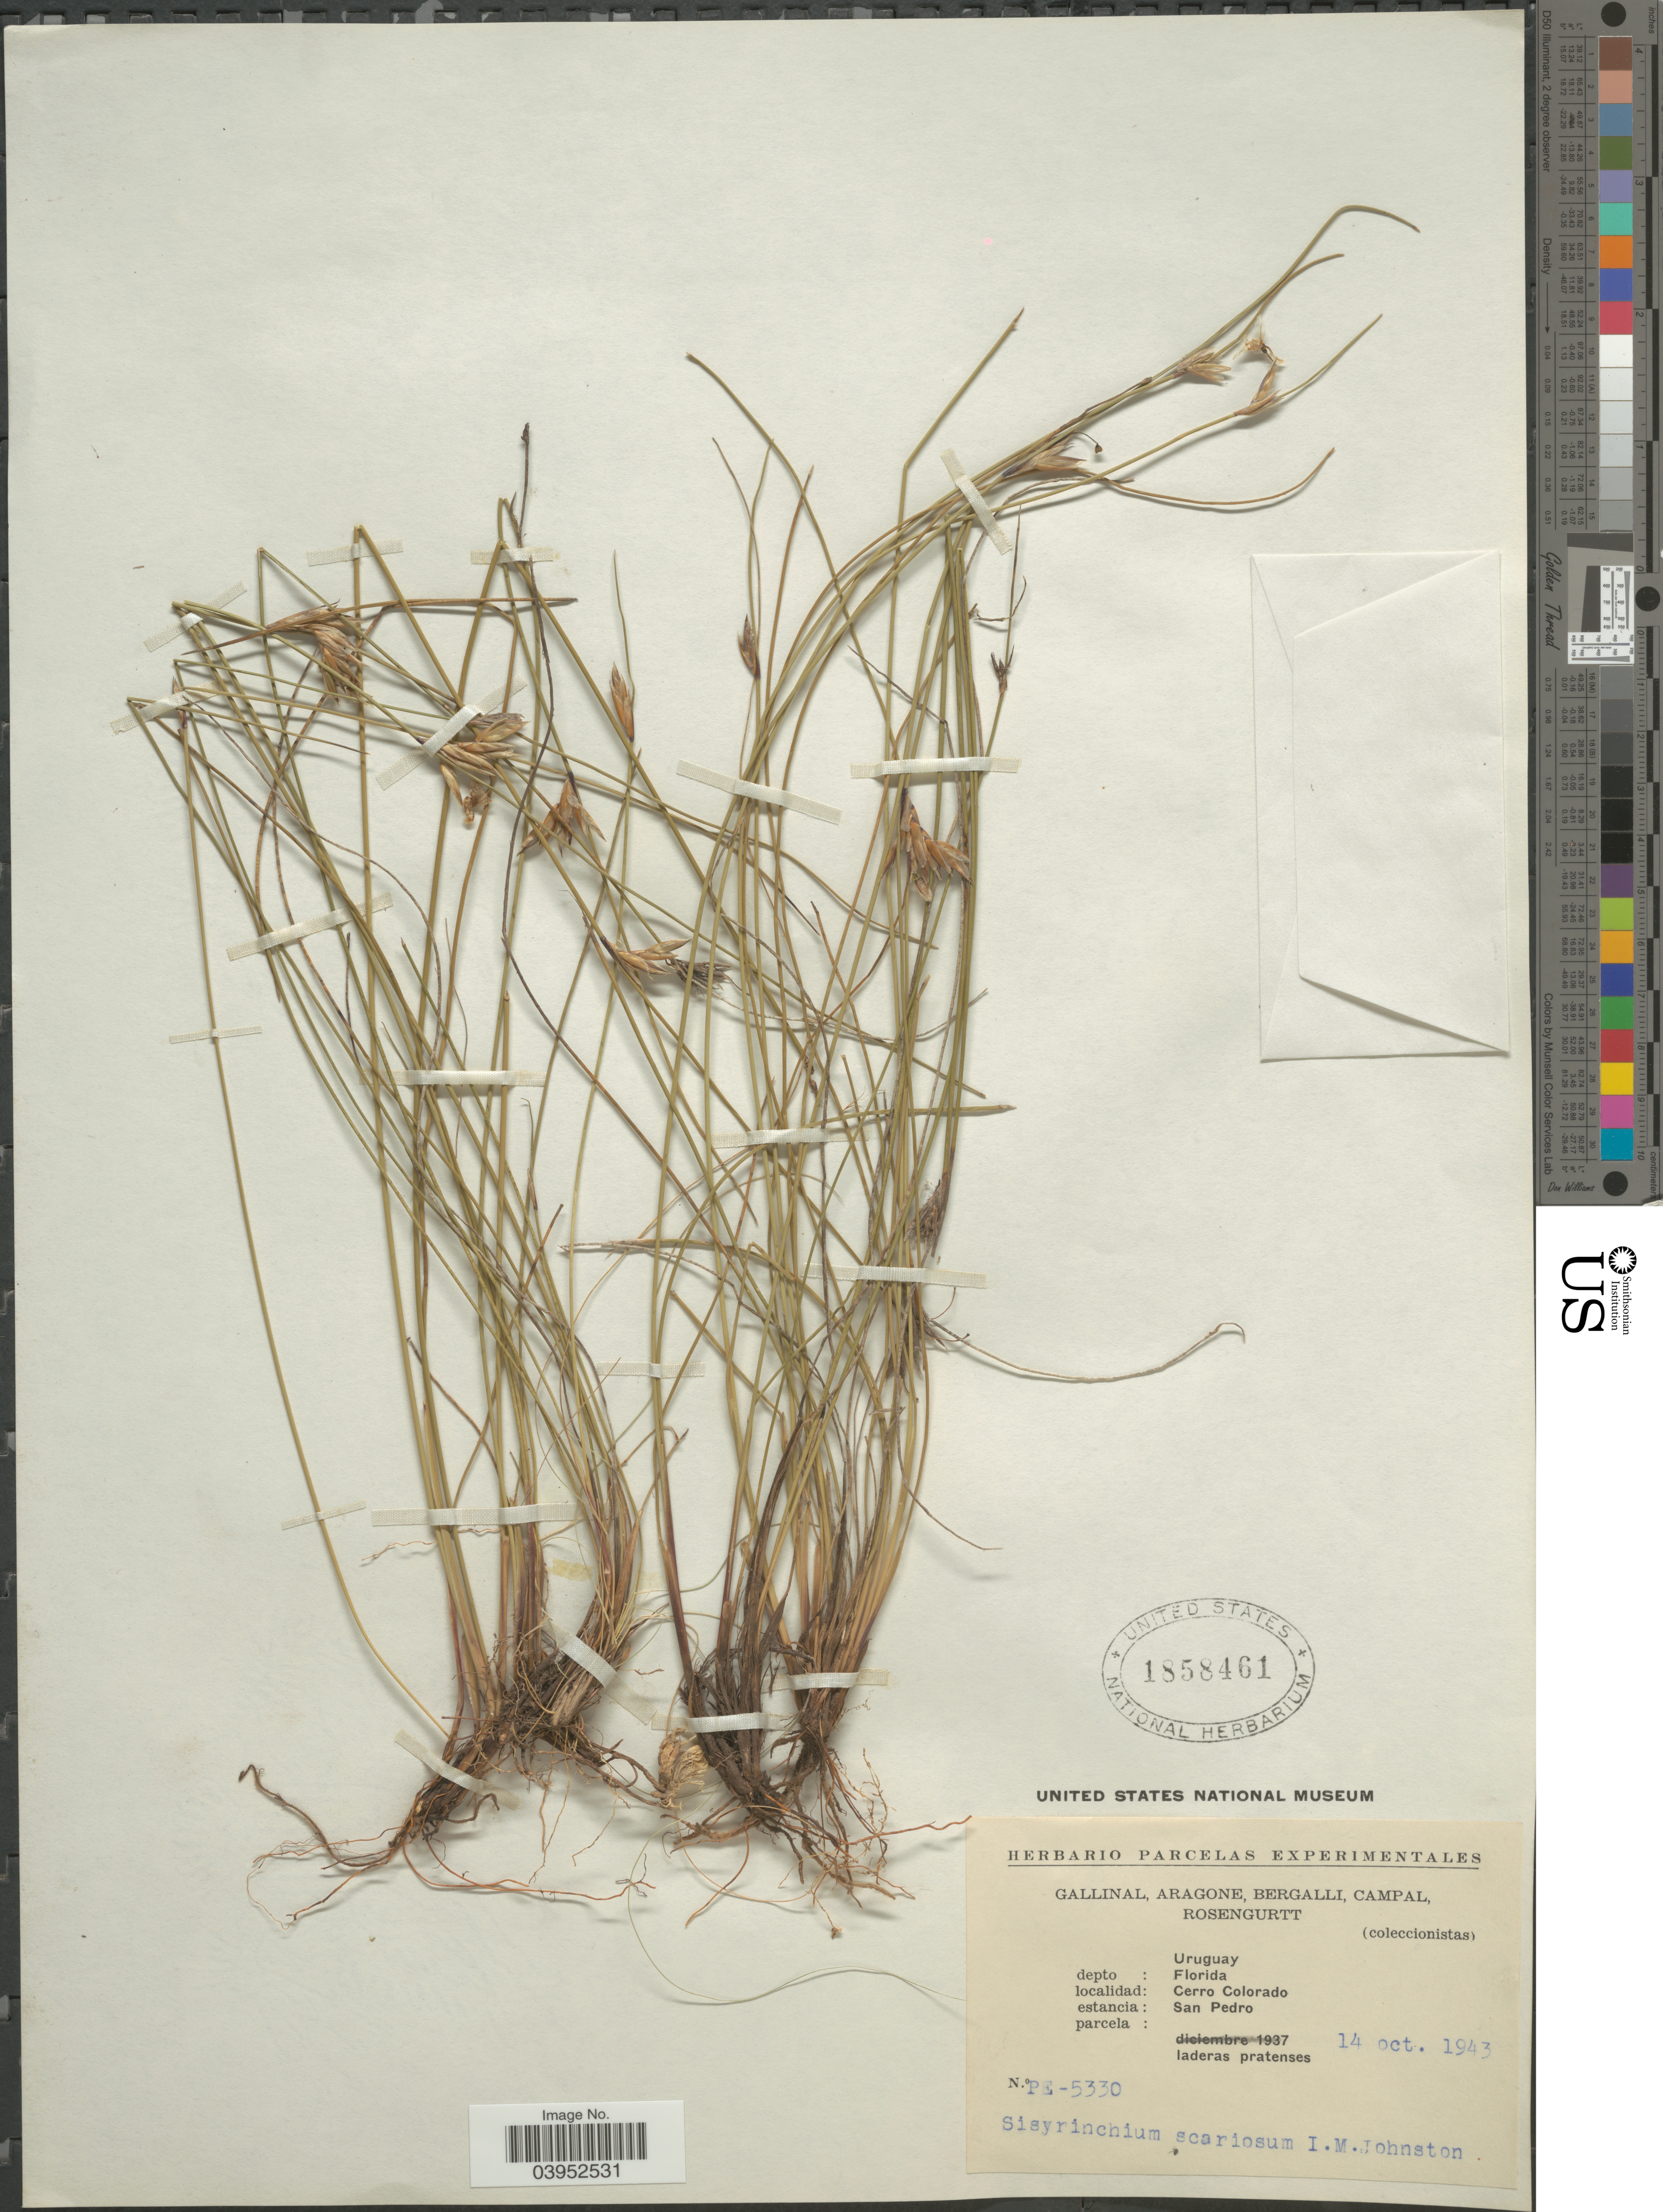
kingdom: Plantae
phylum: Tracheophyta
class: Liliopsida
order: Asparagales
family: Iridaceae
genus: Sisyrinchium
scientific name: Sisyrinchium scariosum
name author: I.M. Johnst.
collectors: -. Gallinal, -- Aragone, -- Bergalli, -- Campal & Rosengurtt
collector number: PE-5330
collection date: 1943-10-14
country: Uruguay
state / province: Florida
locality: Depto: Florida. Cerro Colorado. Estancia: San Pedro. Parcela: laderas pratenses.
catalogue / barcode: US 1858461